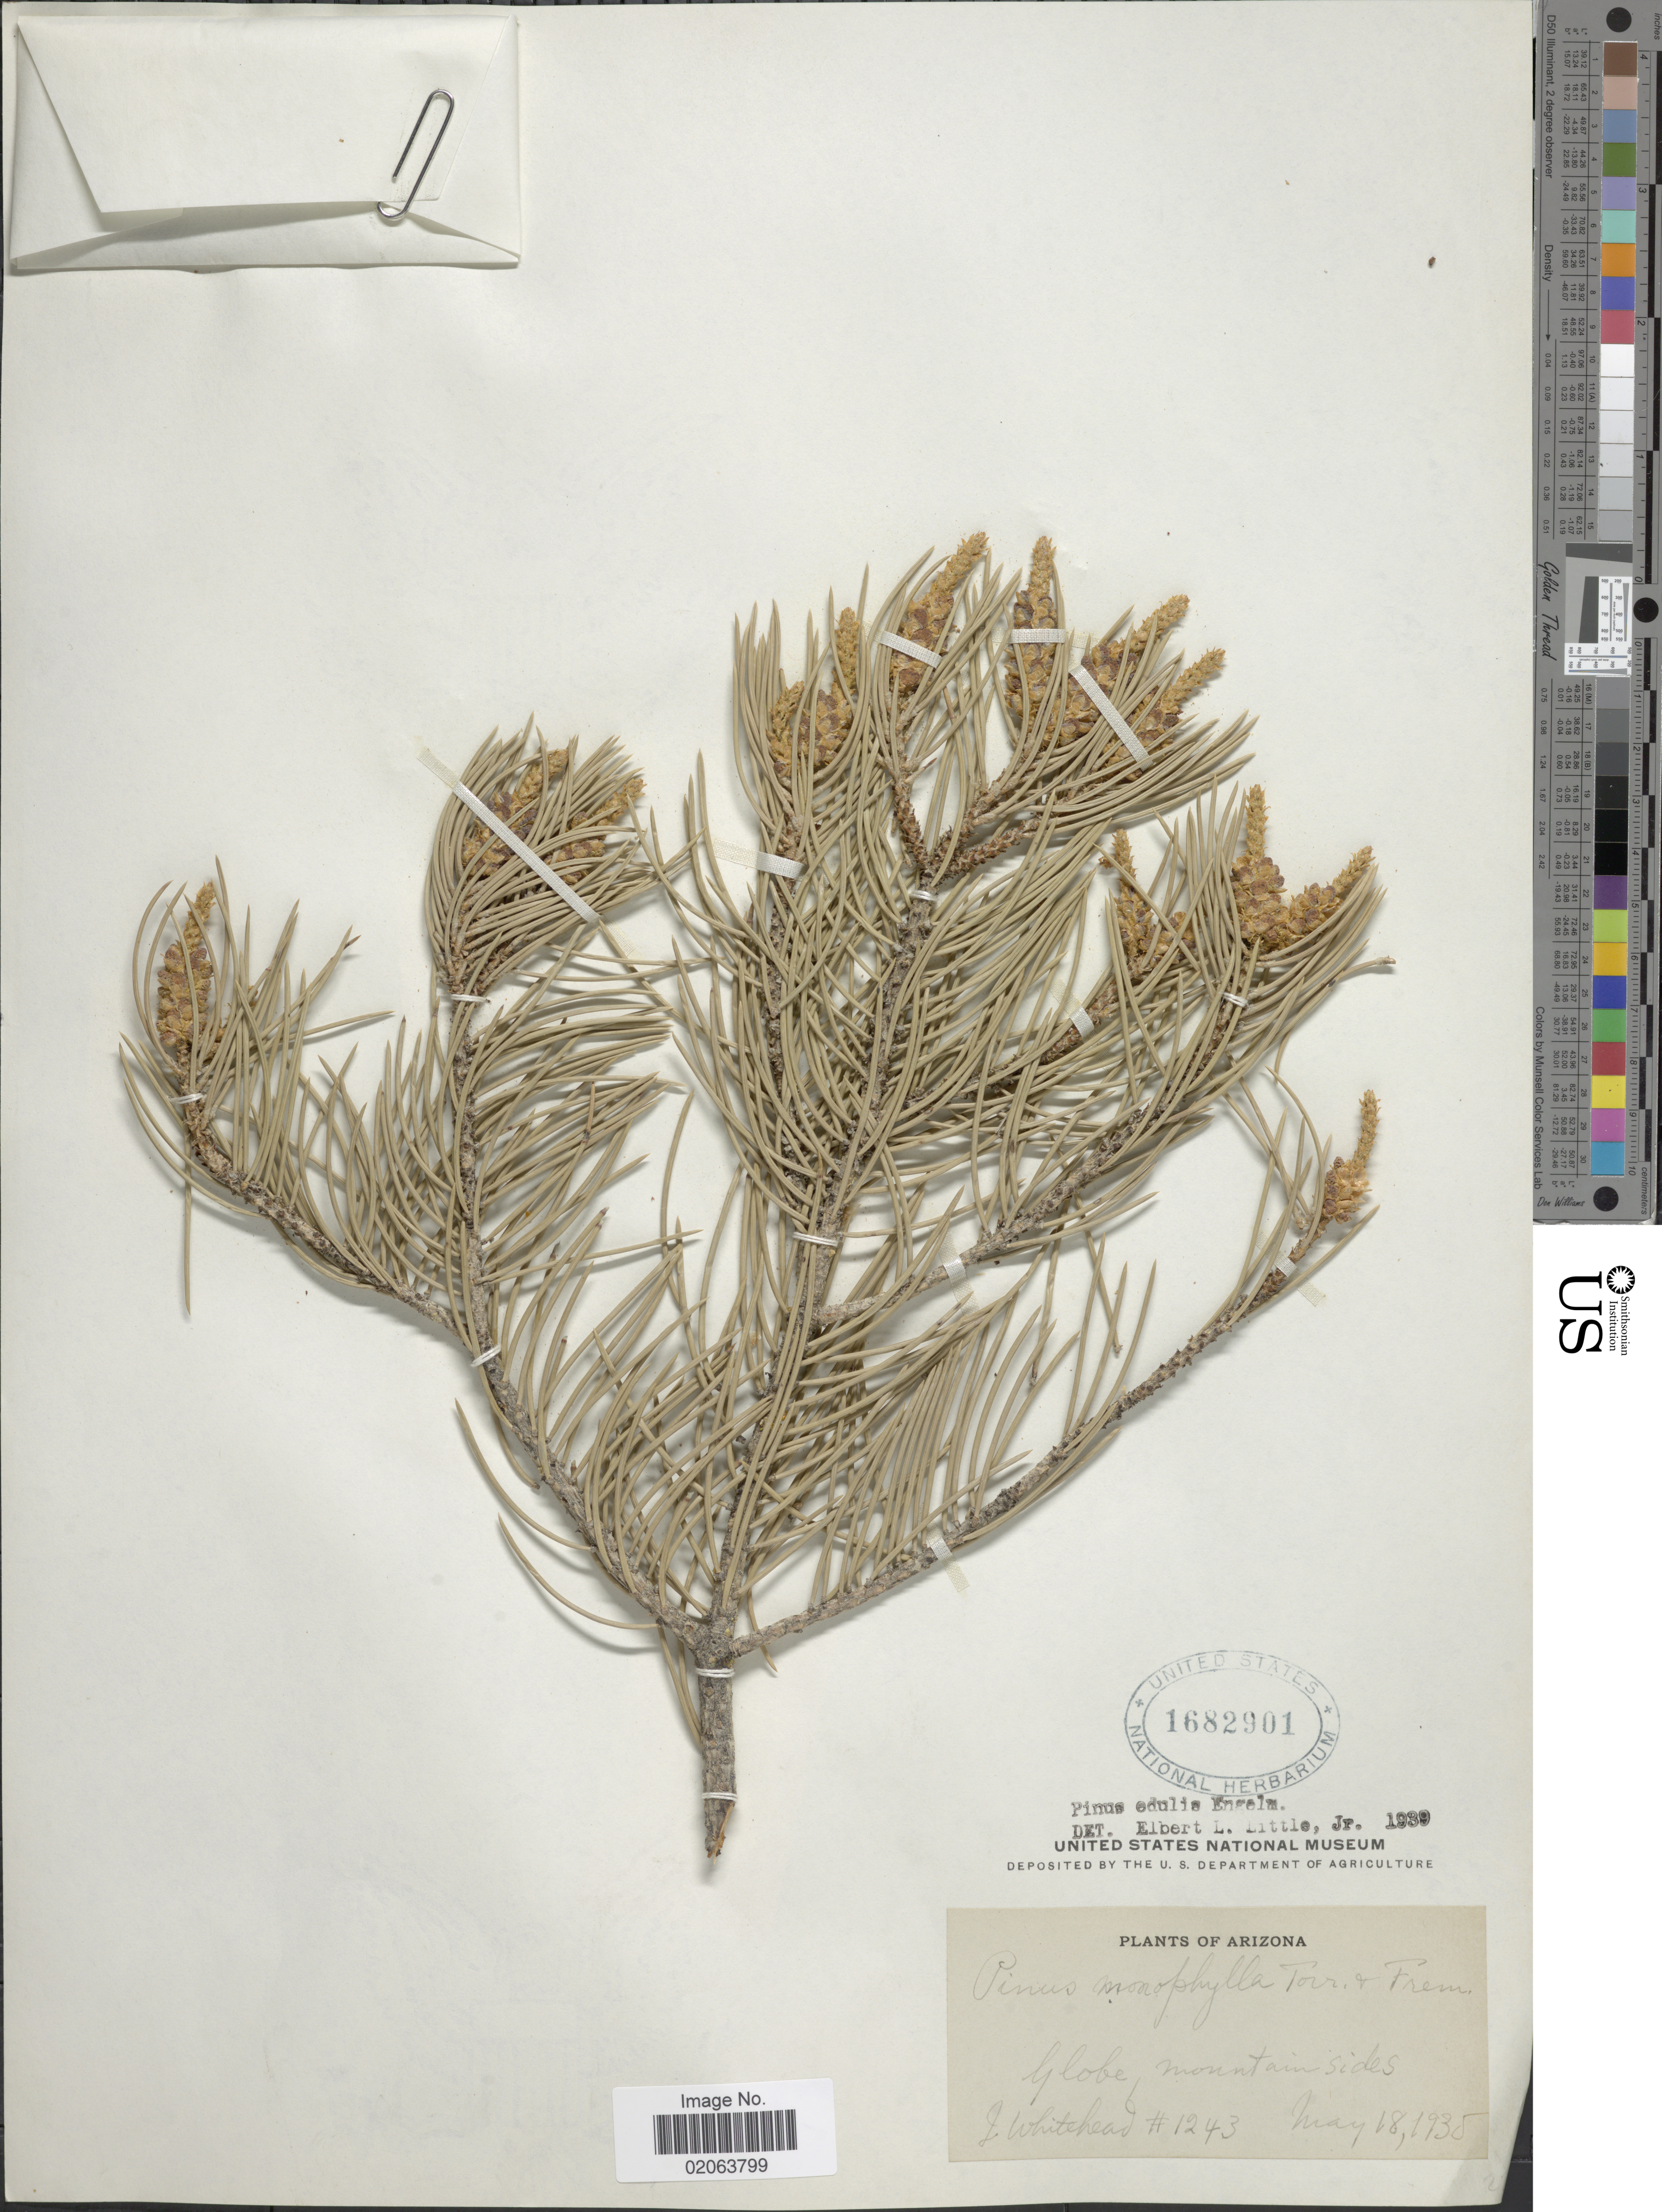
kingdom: Plantae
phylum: Tracheophyta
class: Pinopsida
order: Pinales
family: Pinaceae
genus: Pinus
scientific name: Pinus edulis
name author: Engelm.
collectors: J. Whitehead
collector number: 1243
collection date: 1935-05-18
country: United States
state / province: Arizona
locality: Globe, mountain sides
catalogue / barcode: US 1682901